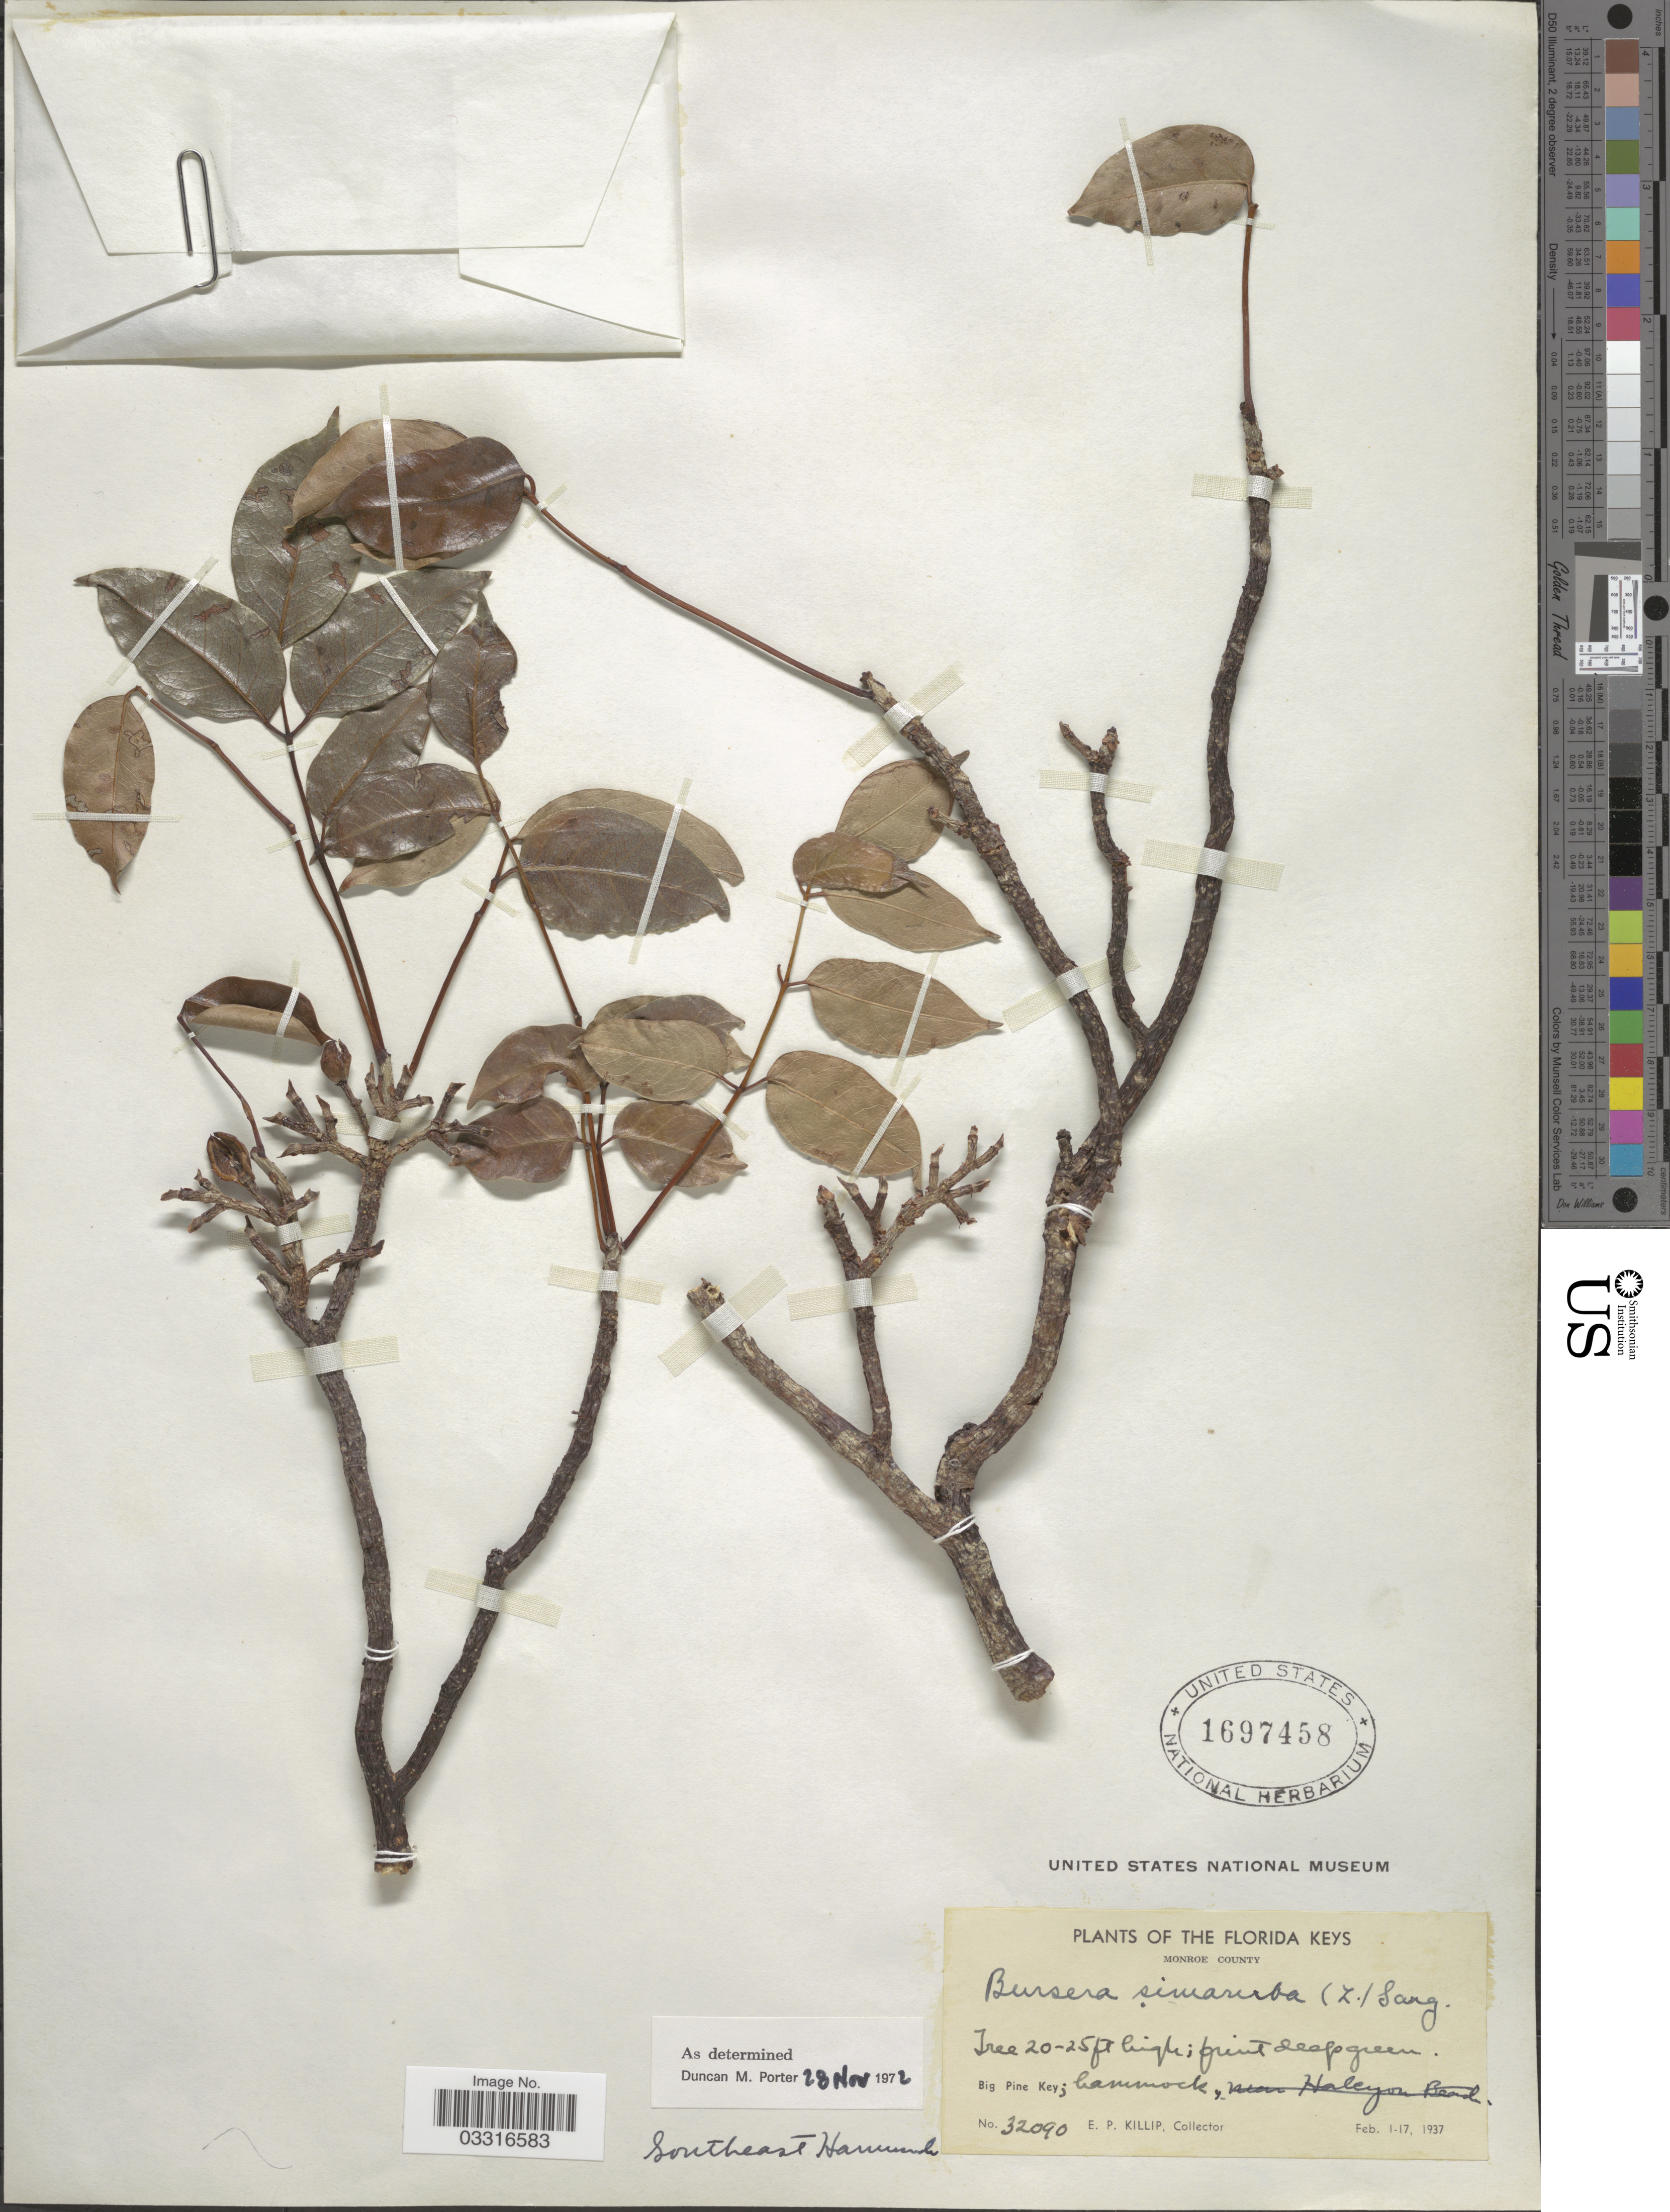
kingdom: Plantae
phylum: Tracheophyta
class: Magnoliopsida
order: Sapindales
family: Burseraceae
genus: Bursera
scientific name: Bursera simaruba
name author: (L.) Sarg.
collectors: E. P. Killip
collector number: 32090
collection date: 1937-02-01/1937-02-17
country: United States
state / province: Florida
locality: The Florida Keys, Monroe County, Beach, Big Pine Key.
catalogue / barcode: US 1697458